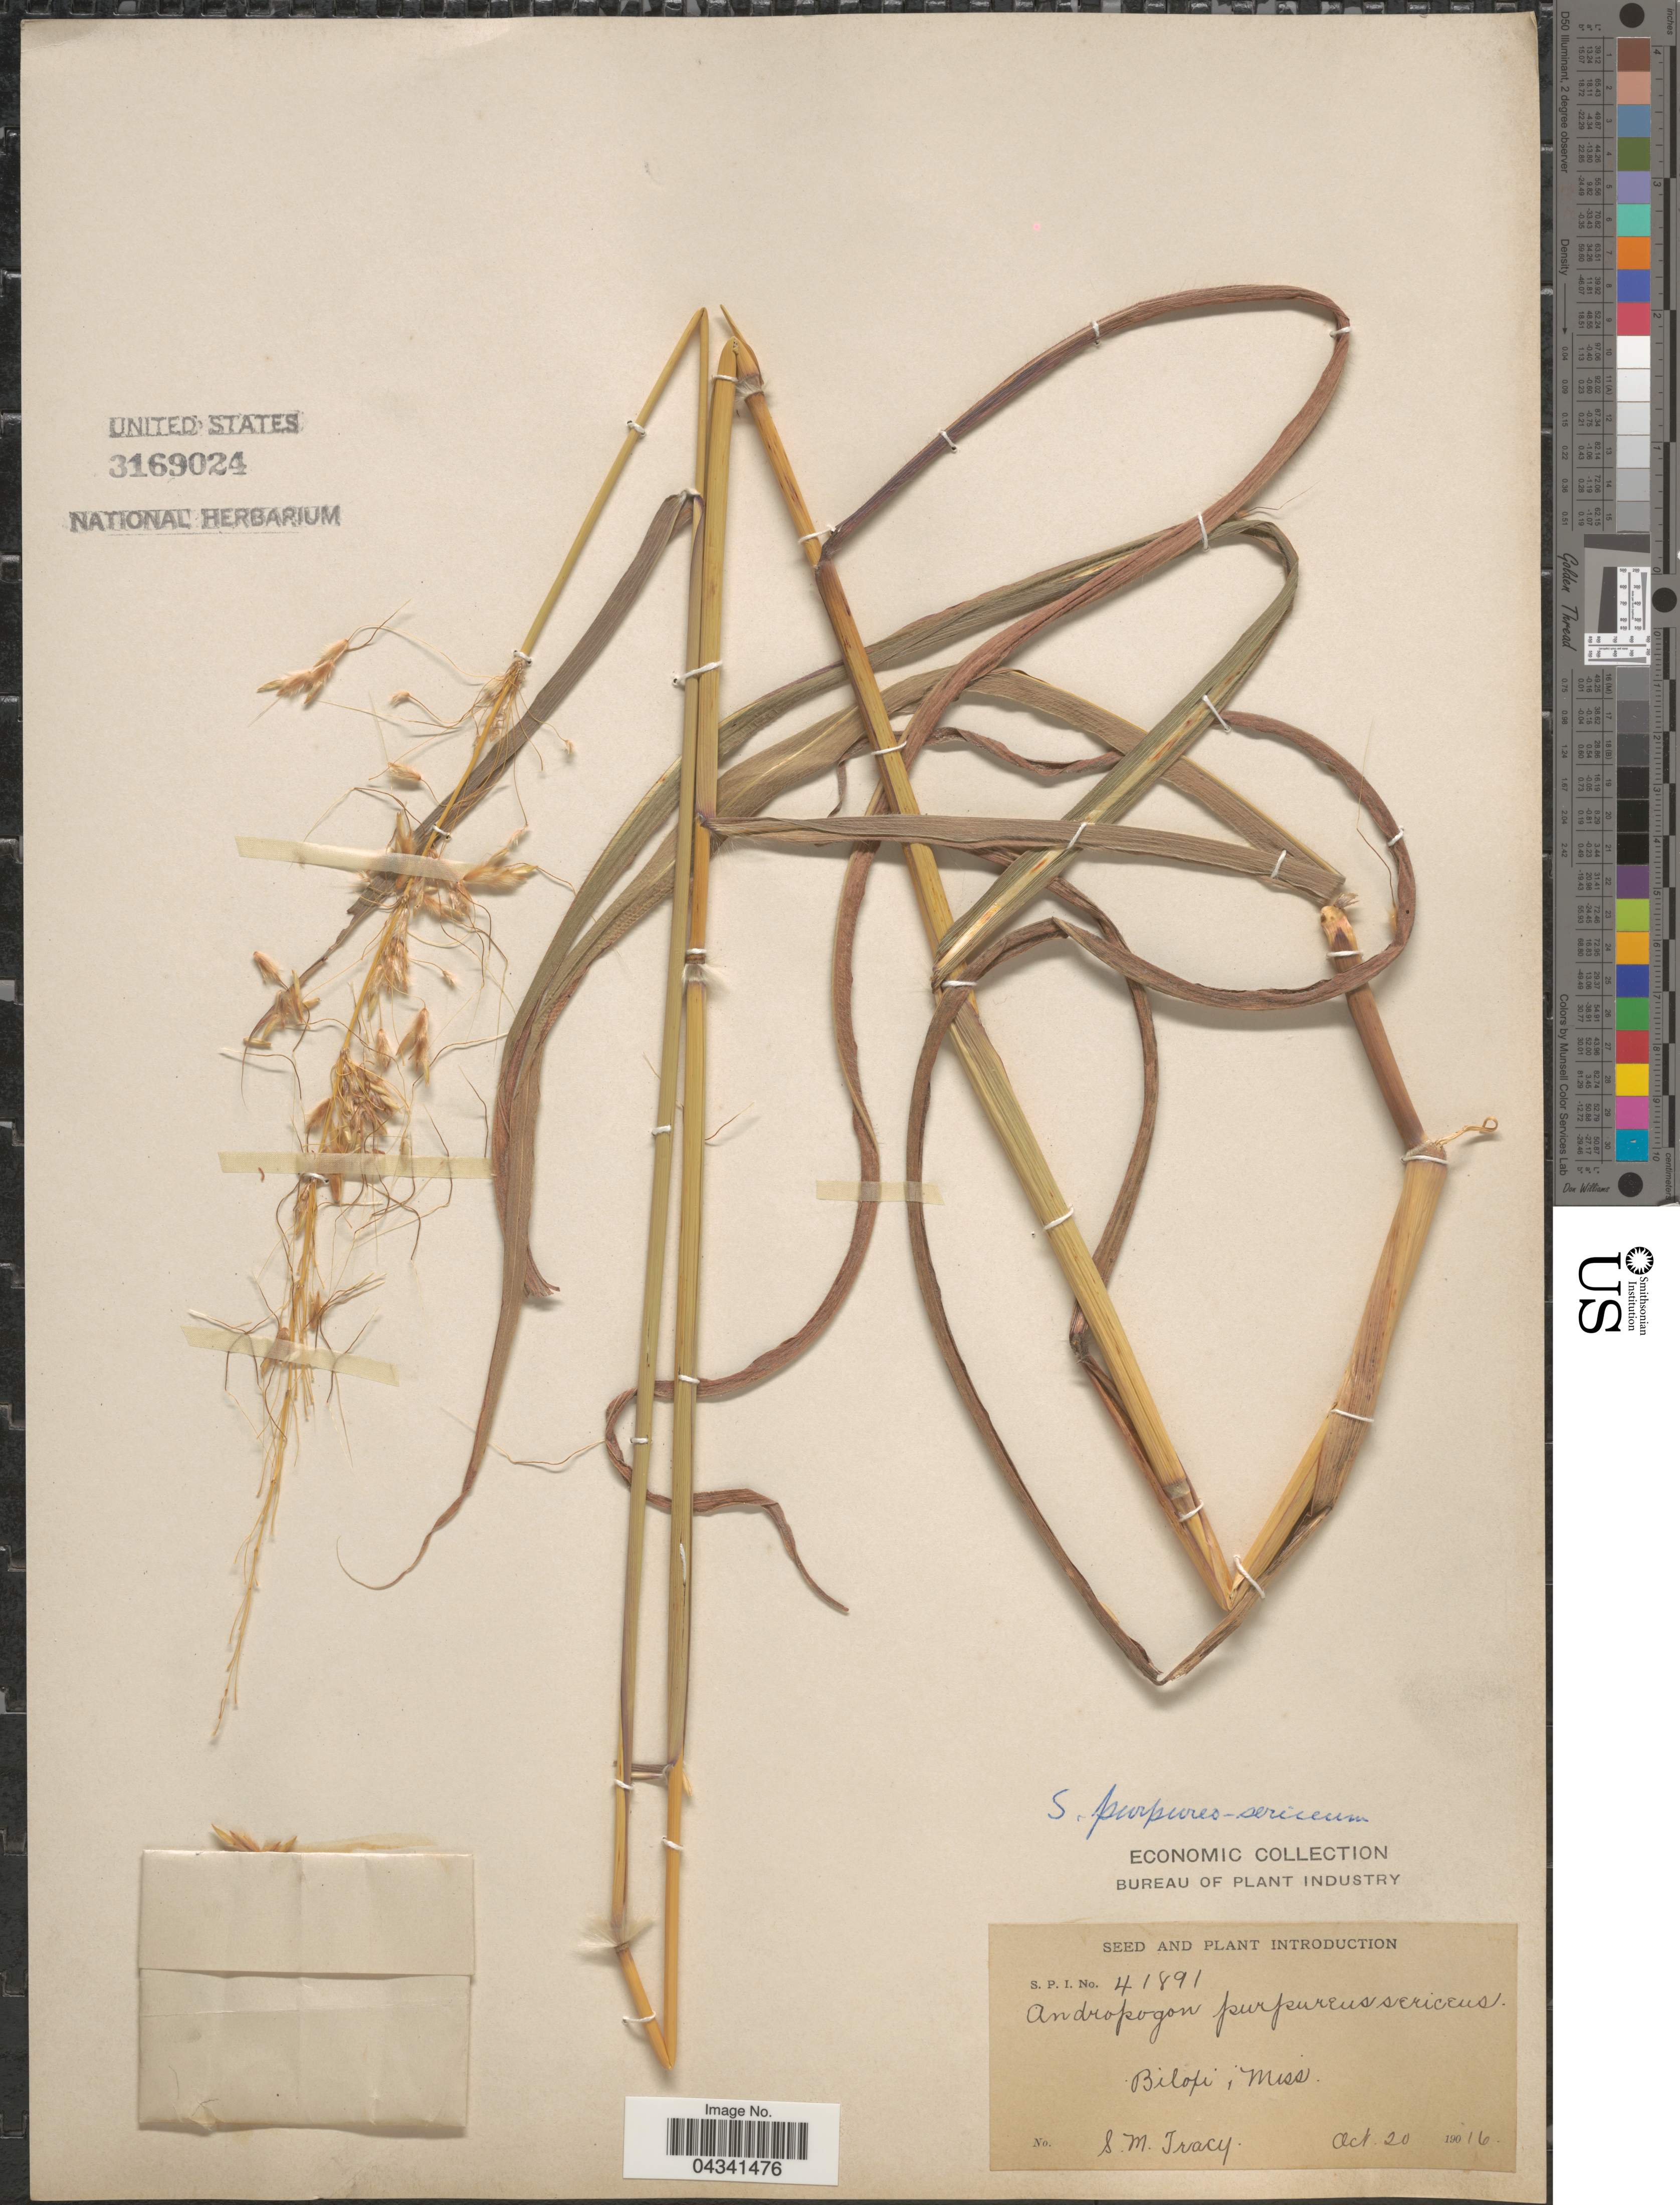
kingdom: Plantae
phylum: Tracheophyta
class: Liliopsida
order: Poales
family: Poaceae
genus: Sorghum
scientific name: Sorghum purpureosericeum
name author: (A. Rich.) Schweinf. & Asch.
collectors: S. M. Tracy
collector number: S.P.I. 41891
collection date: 1916-10-20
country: United States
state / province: Mississippi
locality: Biloxi.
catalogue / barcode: US 3169024